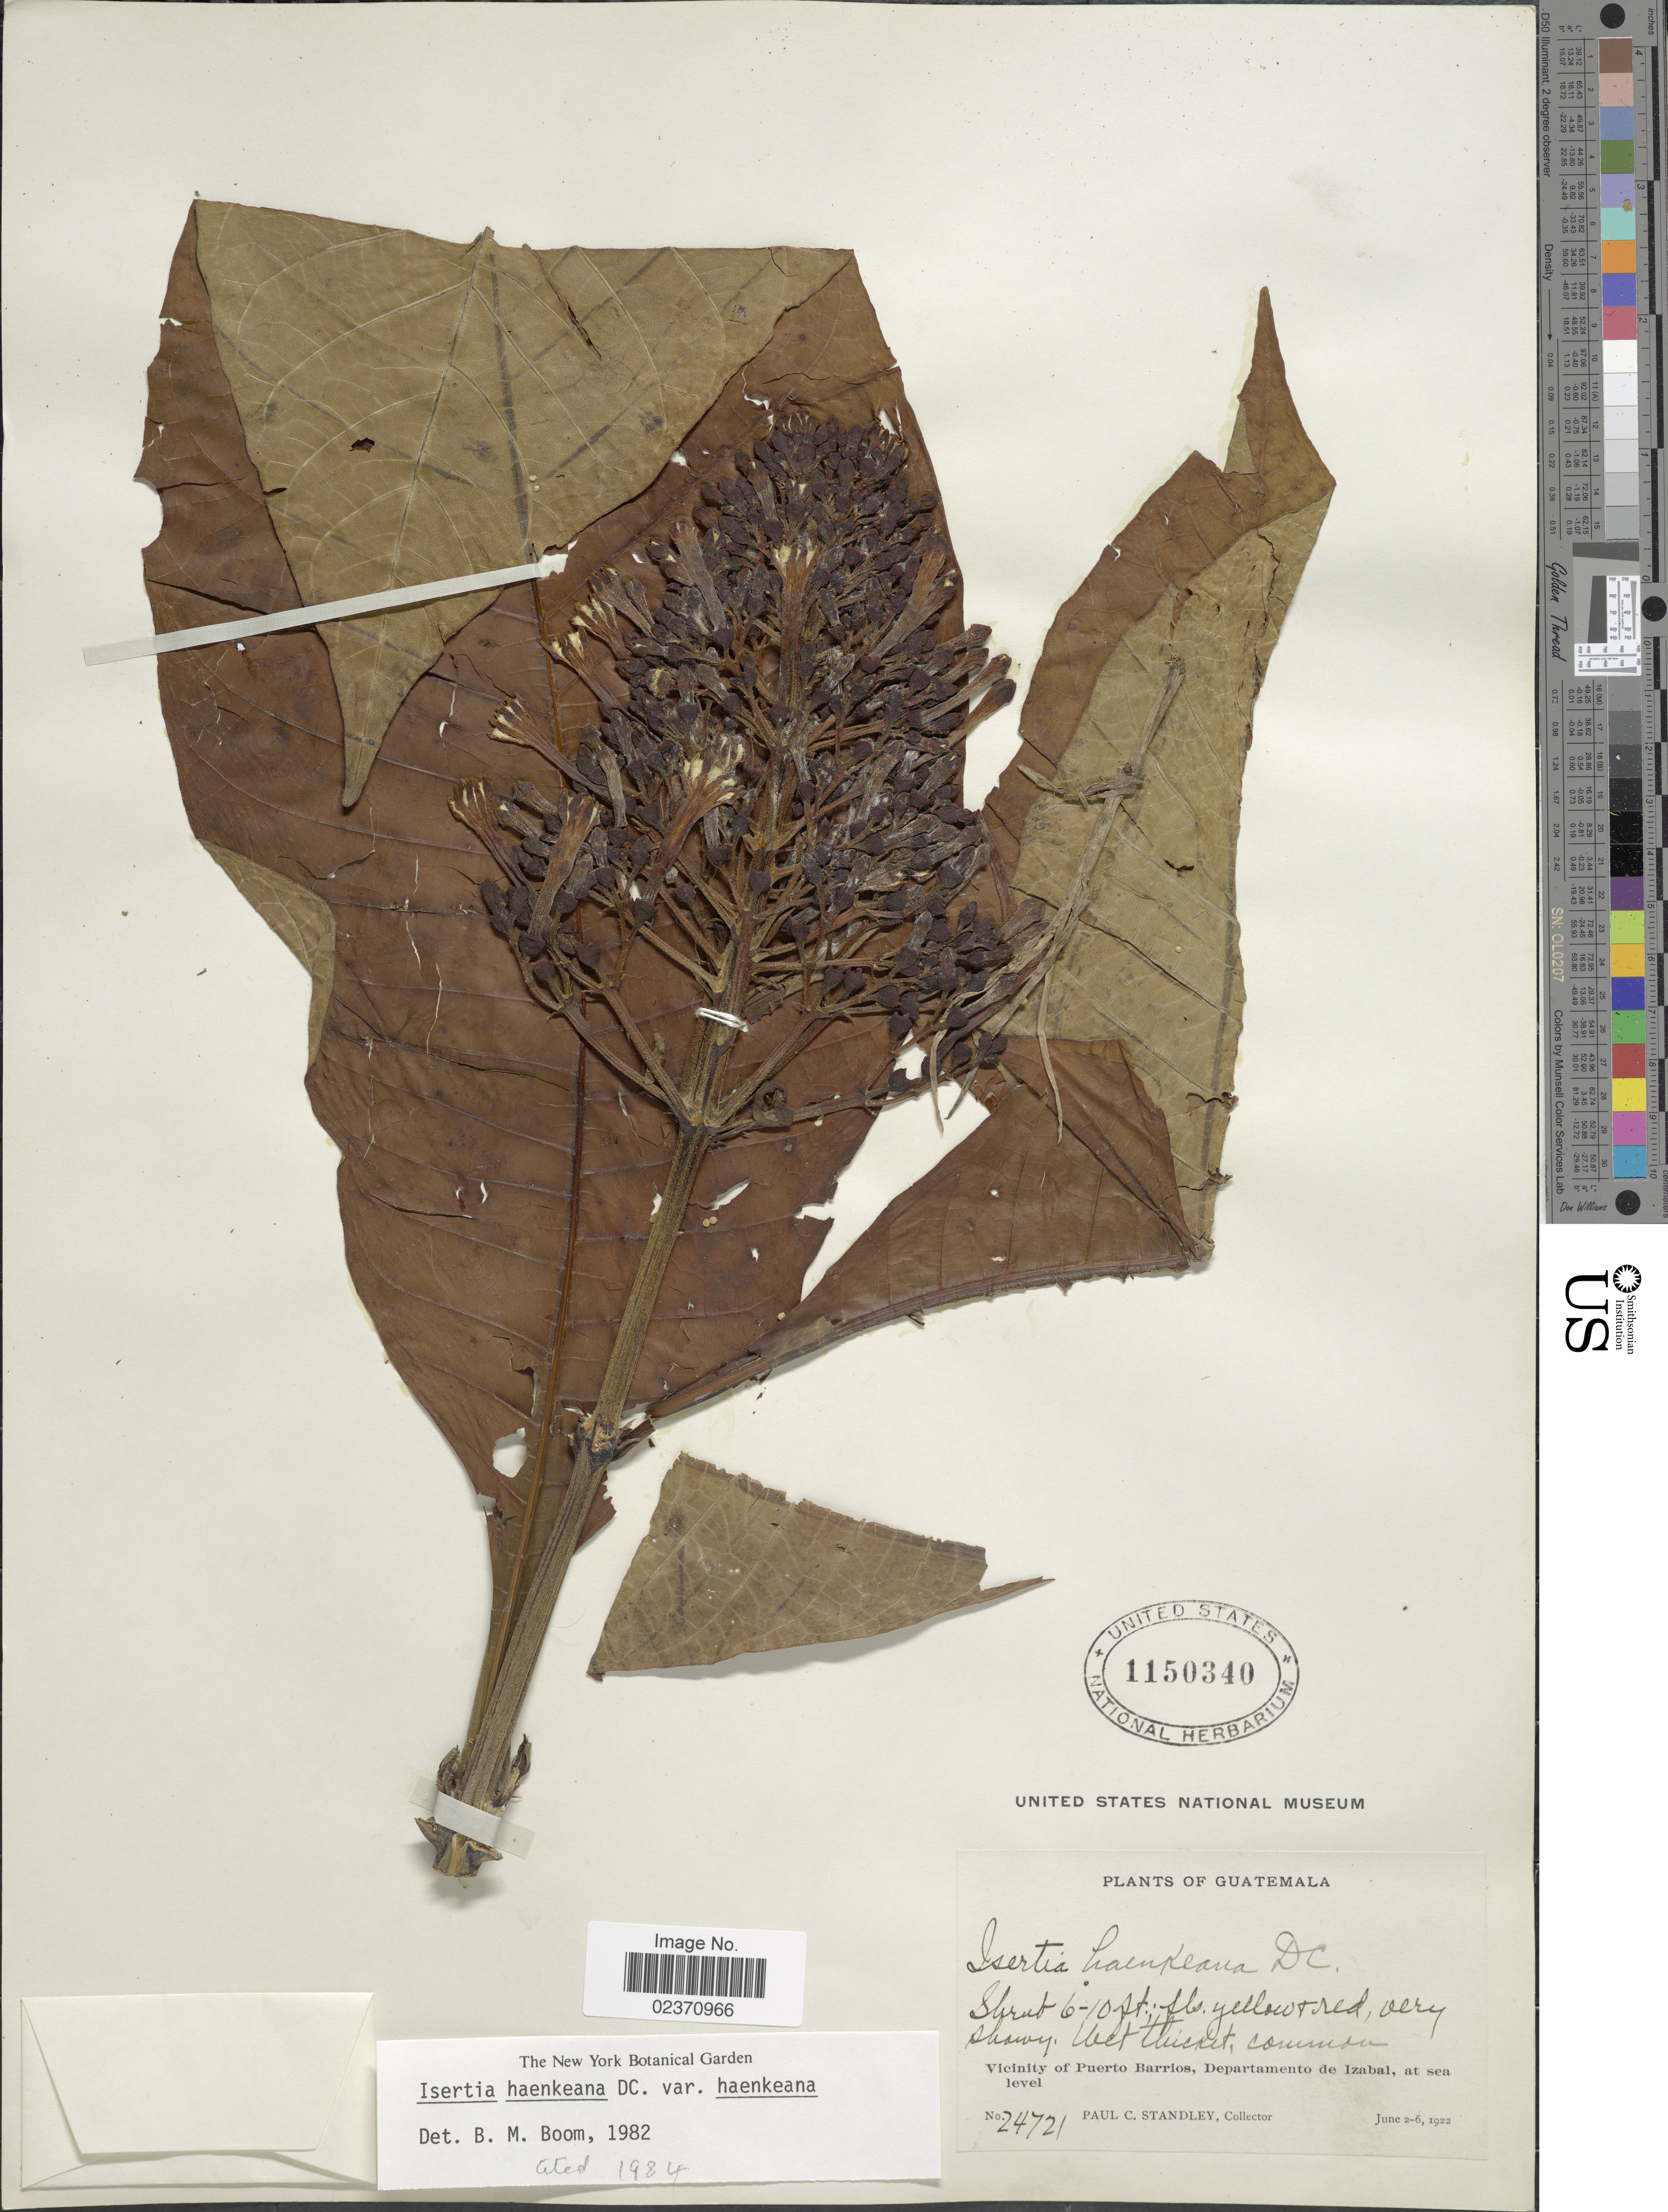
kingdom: Plantae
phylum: Tracheophyta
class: Magnoliopsida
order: Gentianales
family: Rubiaceae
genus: Isertia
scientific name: Isertia haenkeana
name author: DC.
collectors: P. C. Standley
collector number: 24721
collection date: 1922-06-02/1922-06-06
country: Guatemala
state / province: Izabal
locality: Vicinity of Puerto Barrios, Departamento de Izabal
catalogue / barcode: US 1150340